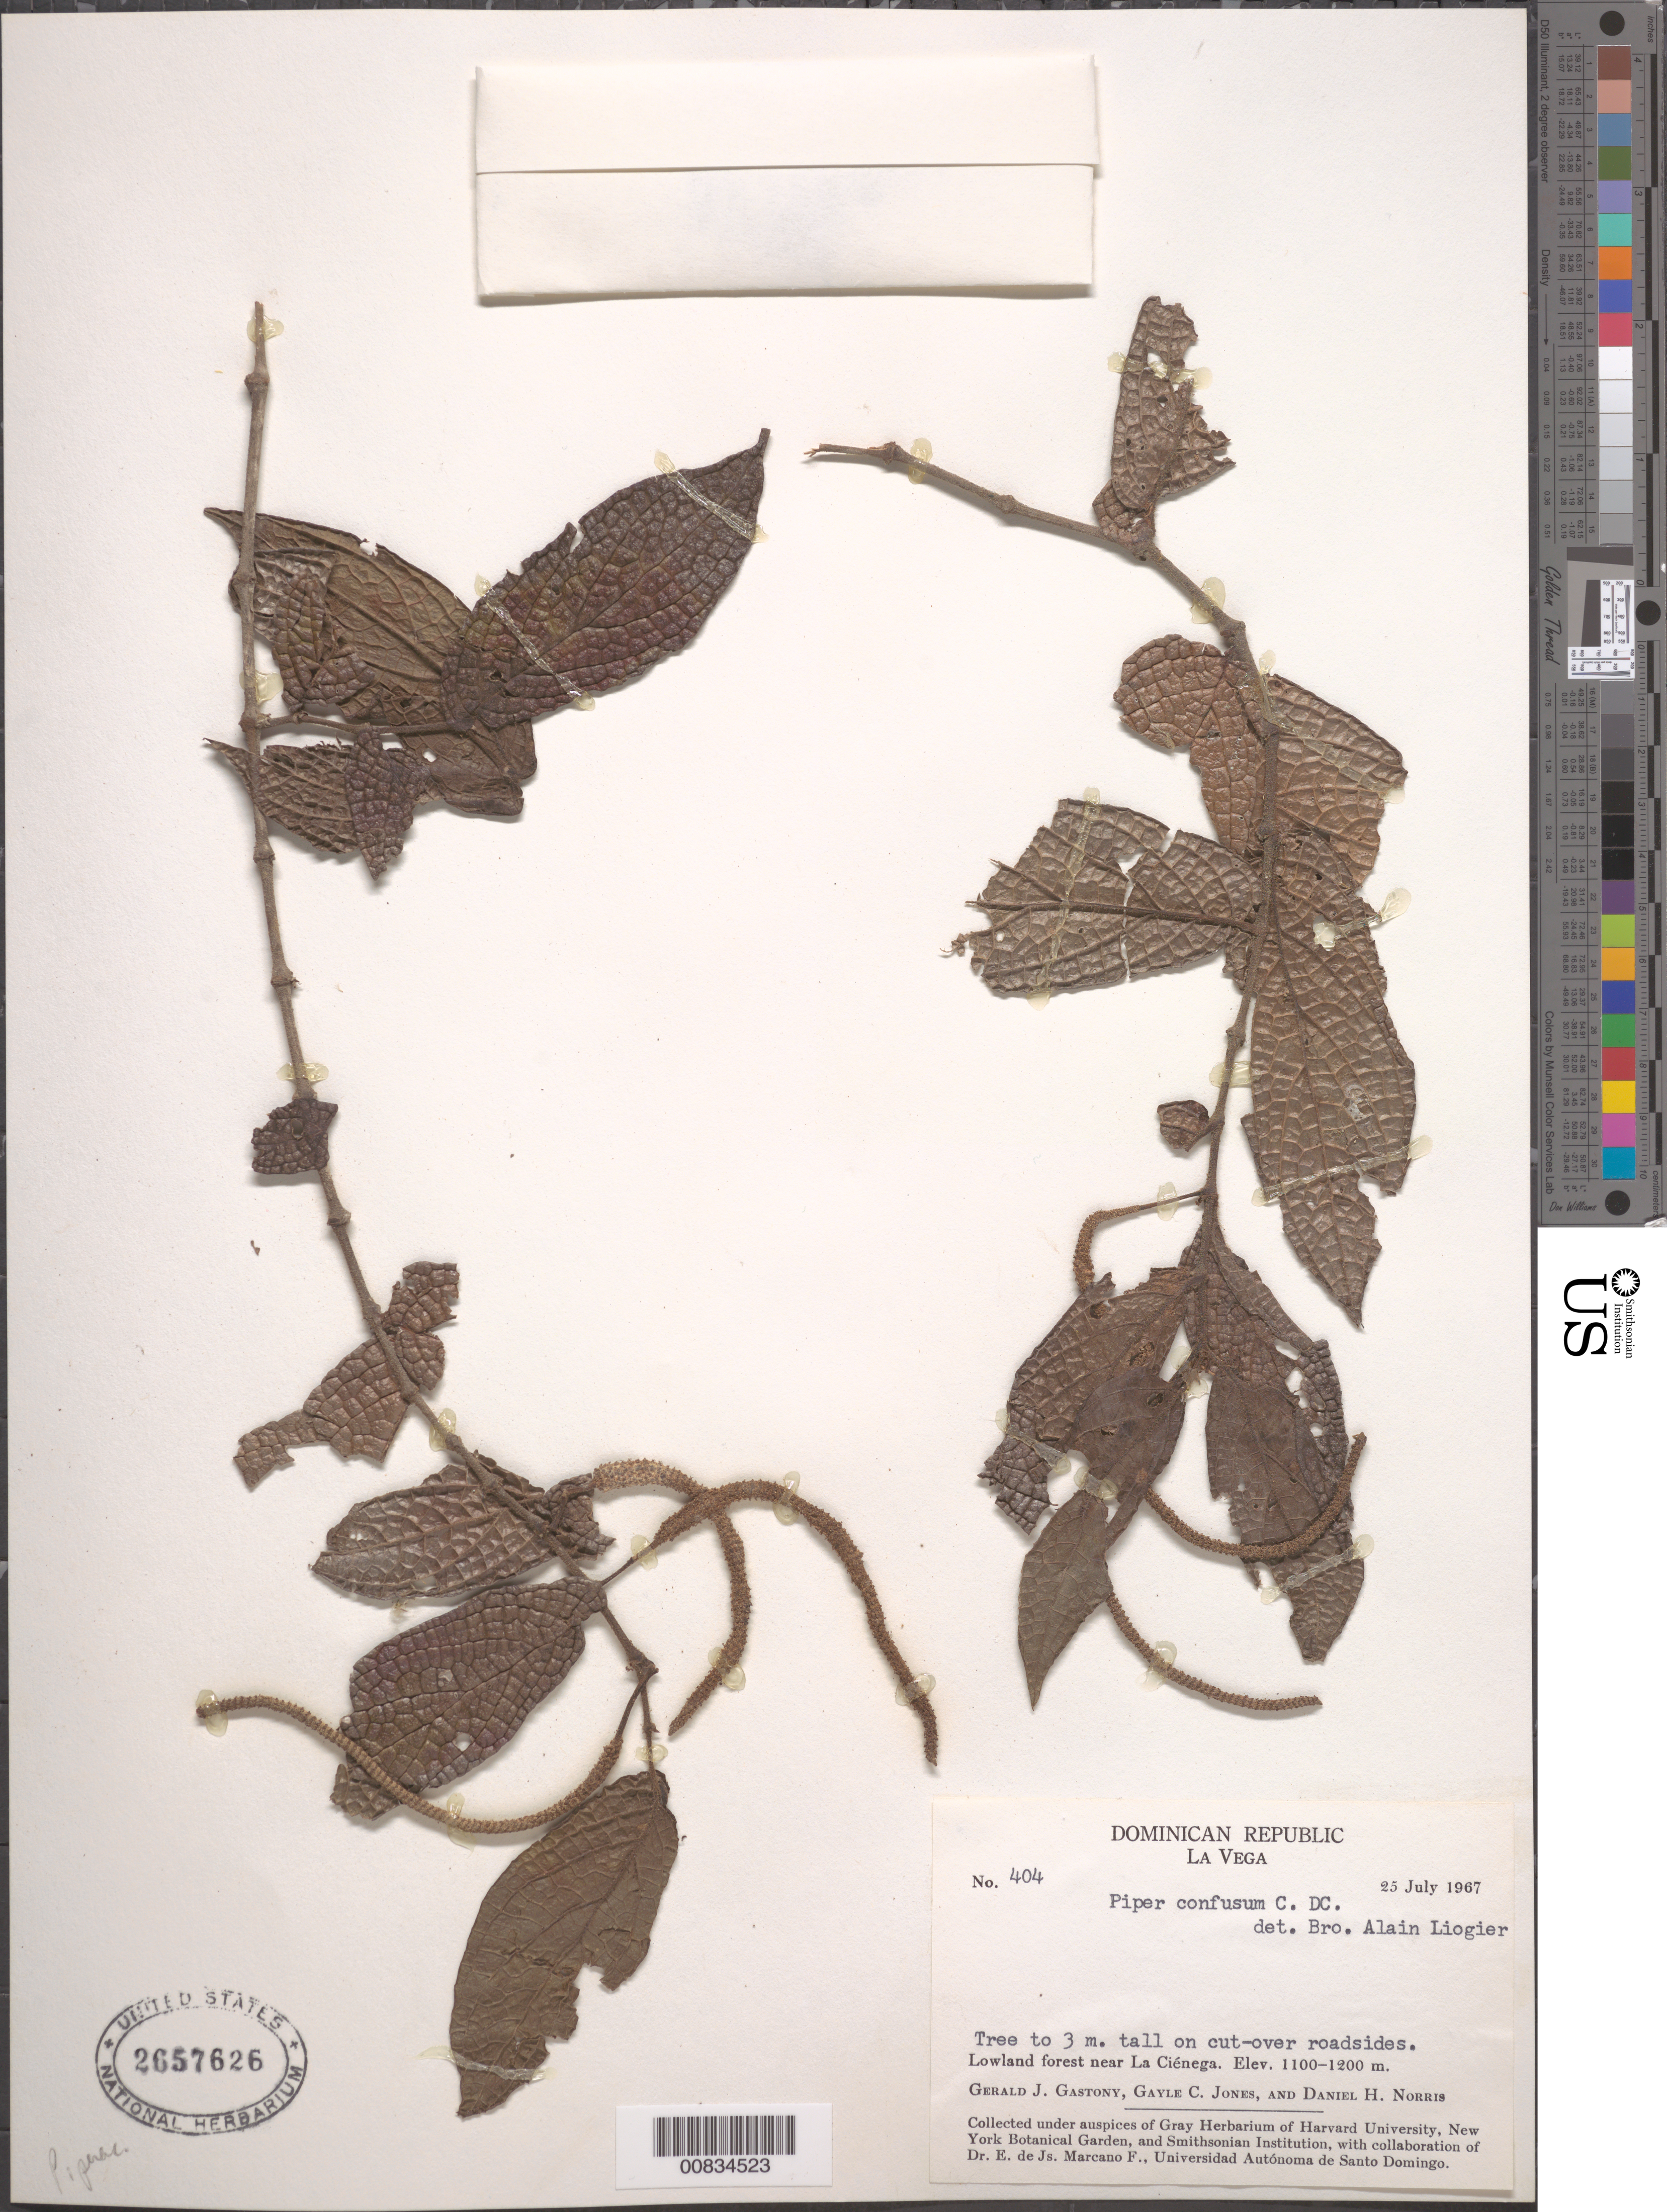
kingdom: Plantae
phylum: Tracheophyta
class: Magnoliopsida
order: Piperales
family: Piperaceae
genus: Piper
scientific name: Piper confusum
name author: C. DC.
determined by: Liogier, Alain H.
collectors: G. Gastony, G. C. Jones & D. H. Norris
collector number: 404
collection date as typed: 25 Jul 1967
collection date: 1967-07-25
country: Dominican Republic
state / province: La Vega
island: Hispaniola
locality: Near La Ciénega. On cut-over roadsides.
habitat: Lowland forest.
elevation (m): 1100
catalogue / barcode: US 2657626